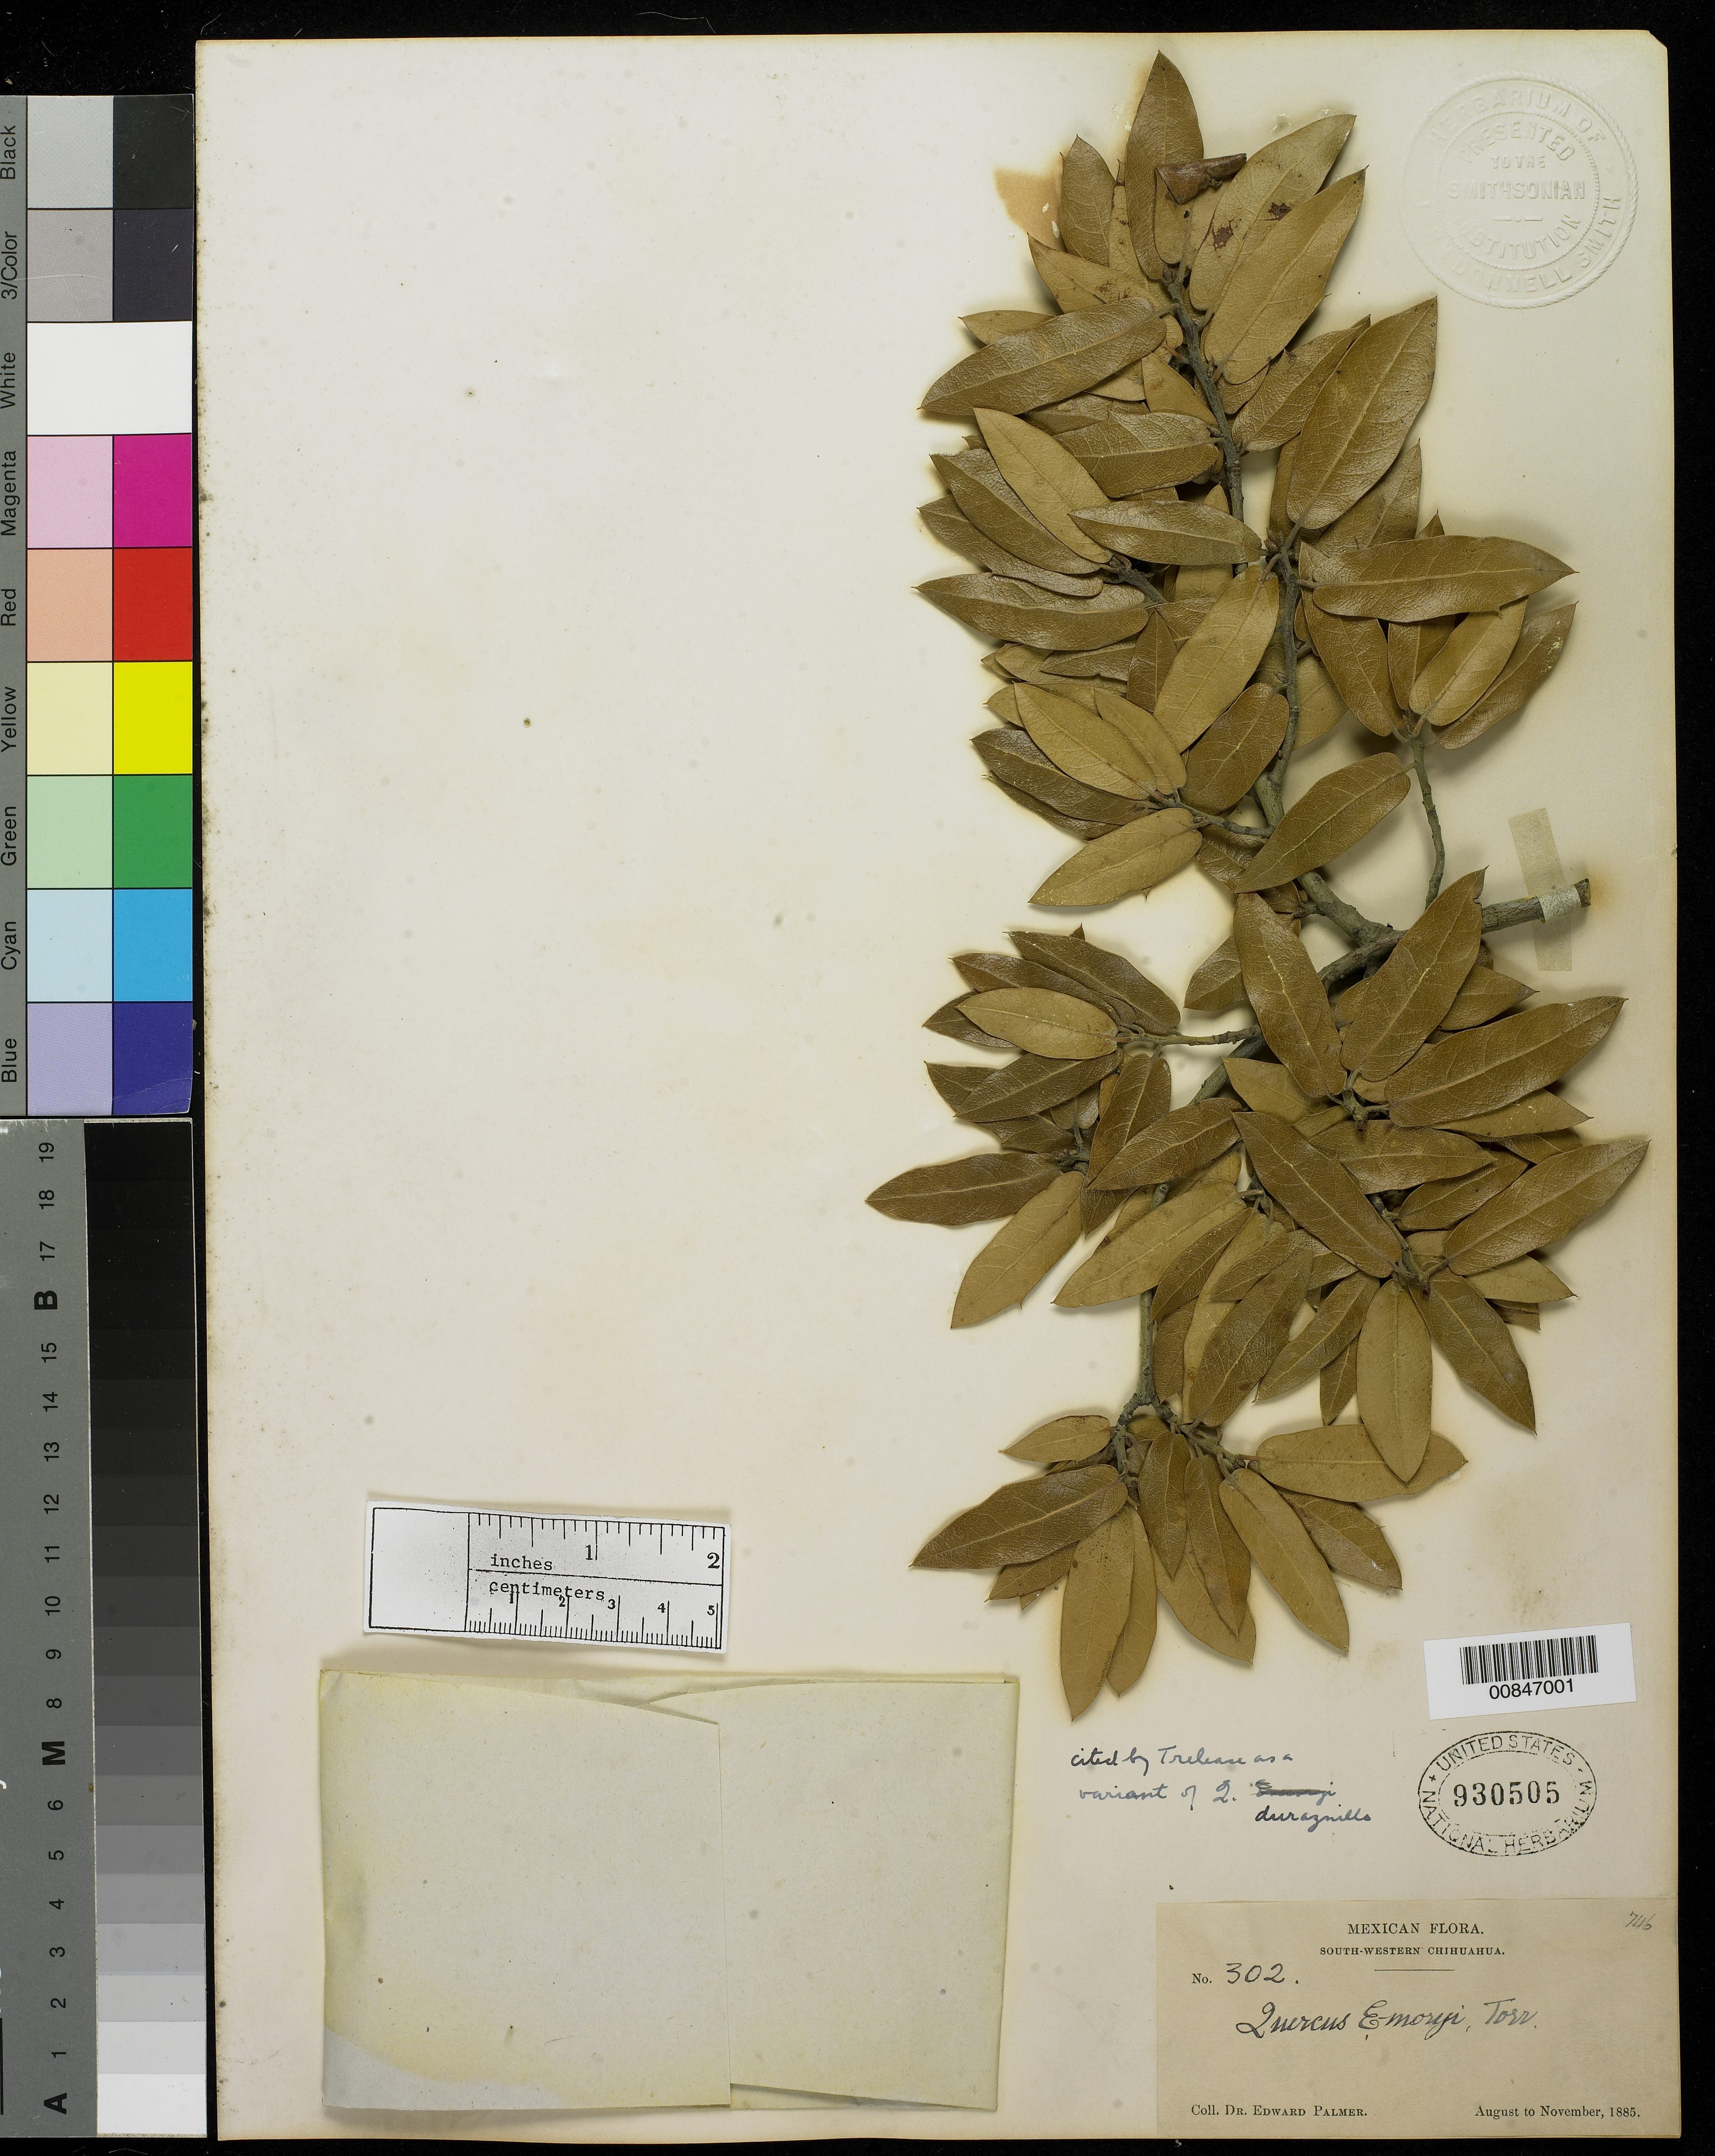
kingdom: Plantae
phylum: Tracheophyta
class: Magnoliopsida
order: Fagales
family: Fagaceae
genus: Quercus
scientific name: Quercus emoryi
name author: Torr. in Emory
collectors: E. Palmer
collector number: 302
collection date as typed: Aug 1885 to -- Nov 1885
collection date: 1885-08/1885-11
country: Mexico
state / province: Chihuahua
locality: South-Western Chihuahua.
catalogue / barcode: US 930505